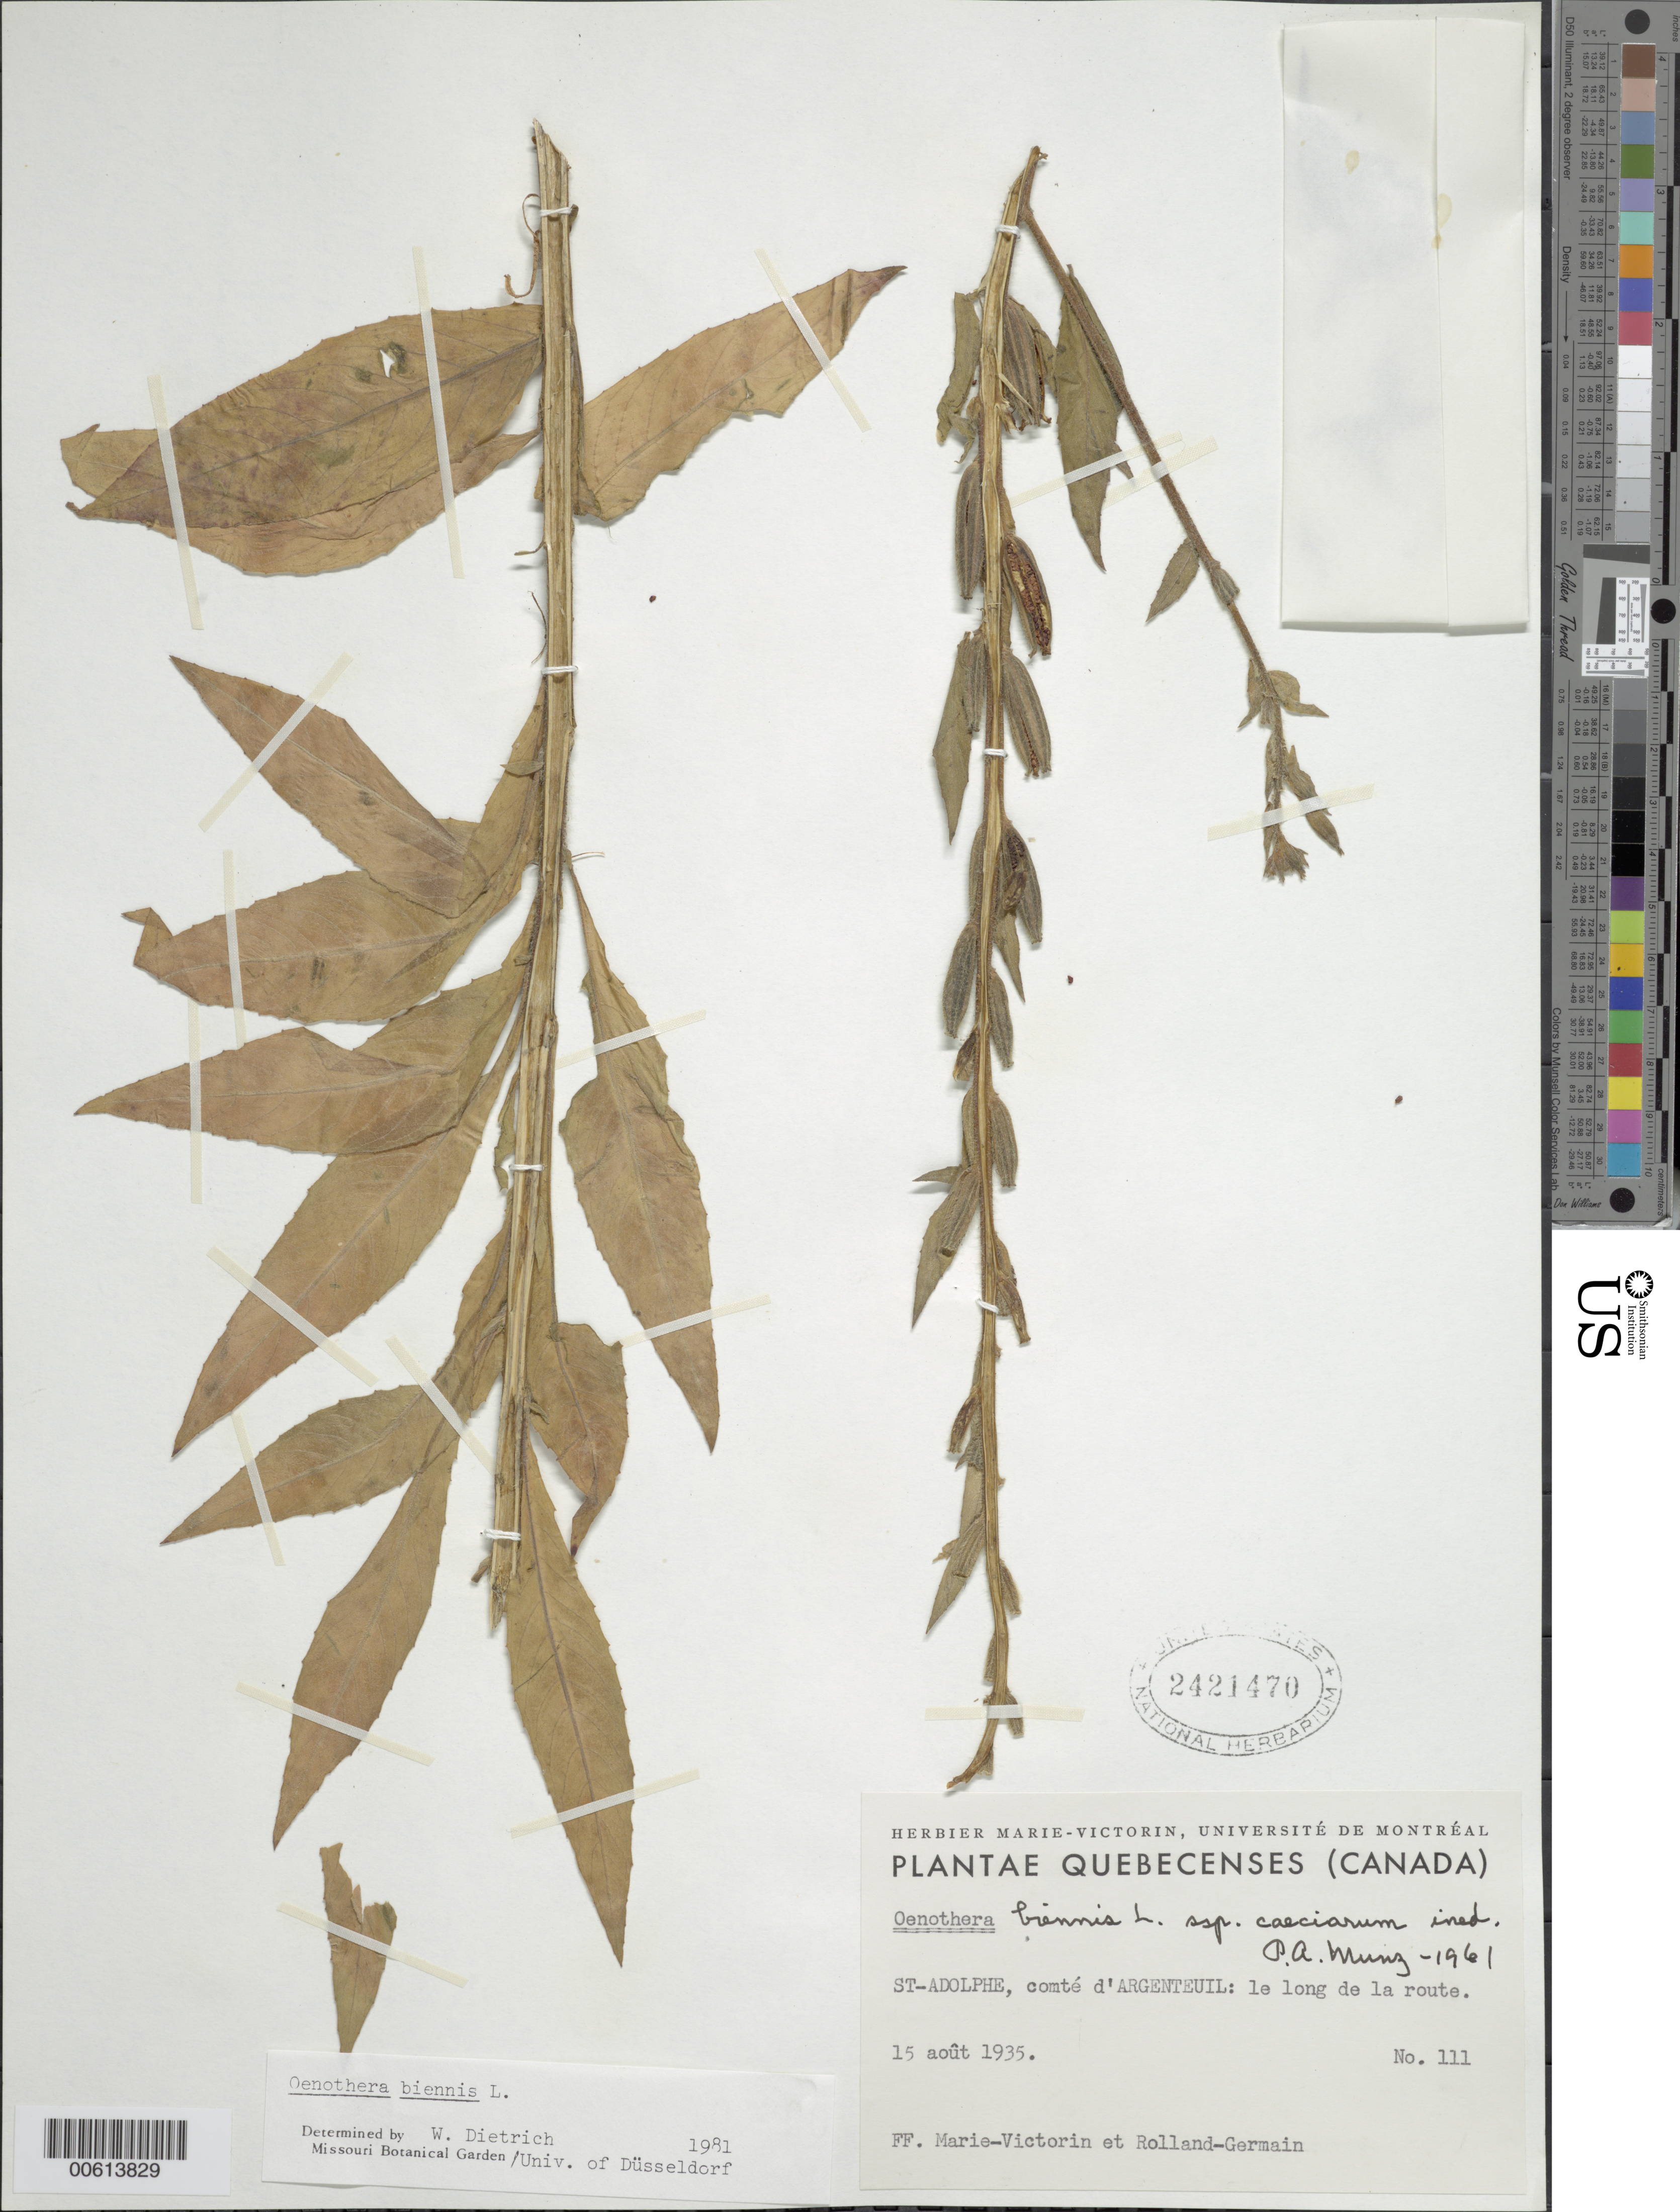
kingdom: Plantae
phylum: Tracheophyta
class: Magnoliopsida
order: Myrtales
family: Onagraceae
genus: Oenothera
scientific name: Oenothera biennis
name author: L.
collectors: Fr. Marie-Victorin & Rolland-Germain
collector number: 111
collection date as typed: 15 Aug 1935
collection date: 1935-08-15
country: Canada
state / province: Quebec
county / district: Argenteuil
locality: St. Adolphe, comte d'Argenteuil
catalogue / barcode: US 2421470